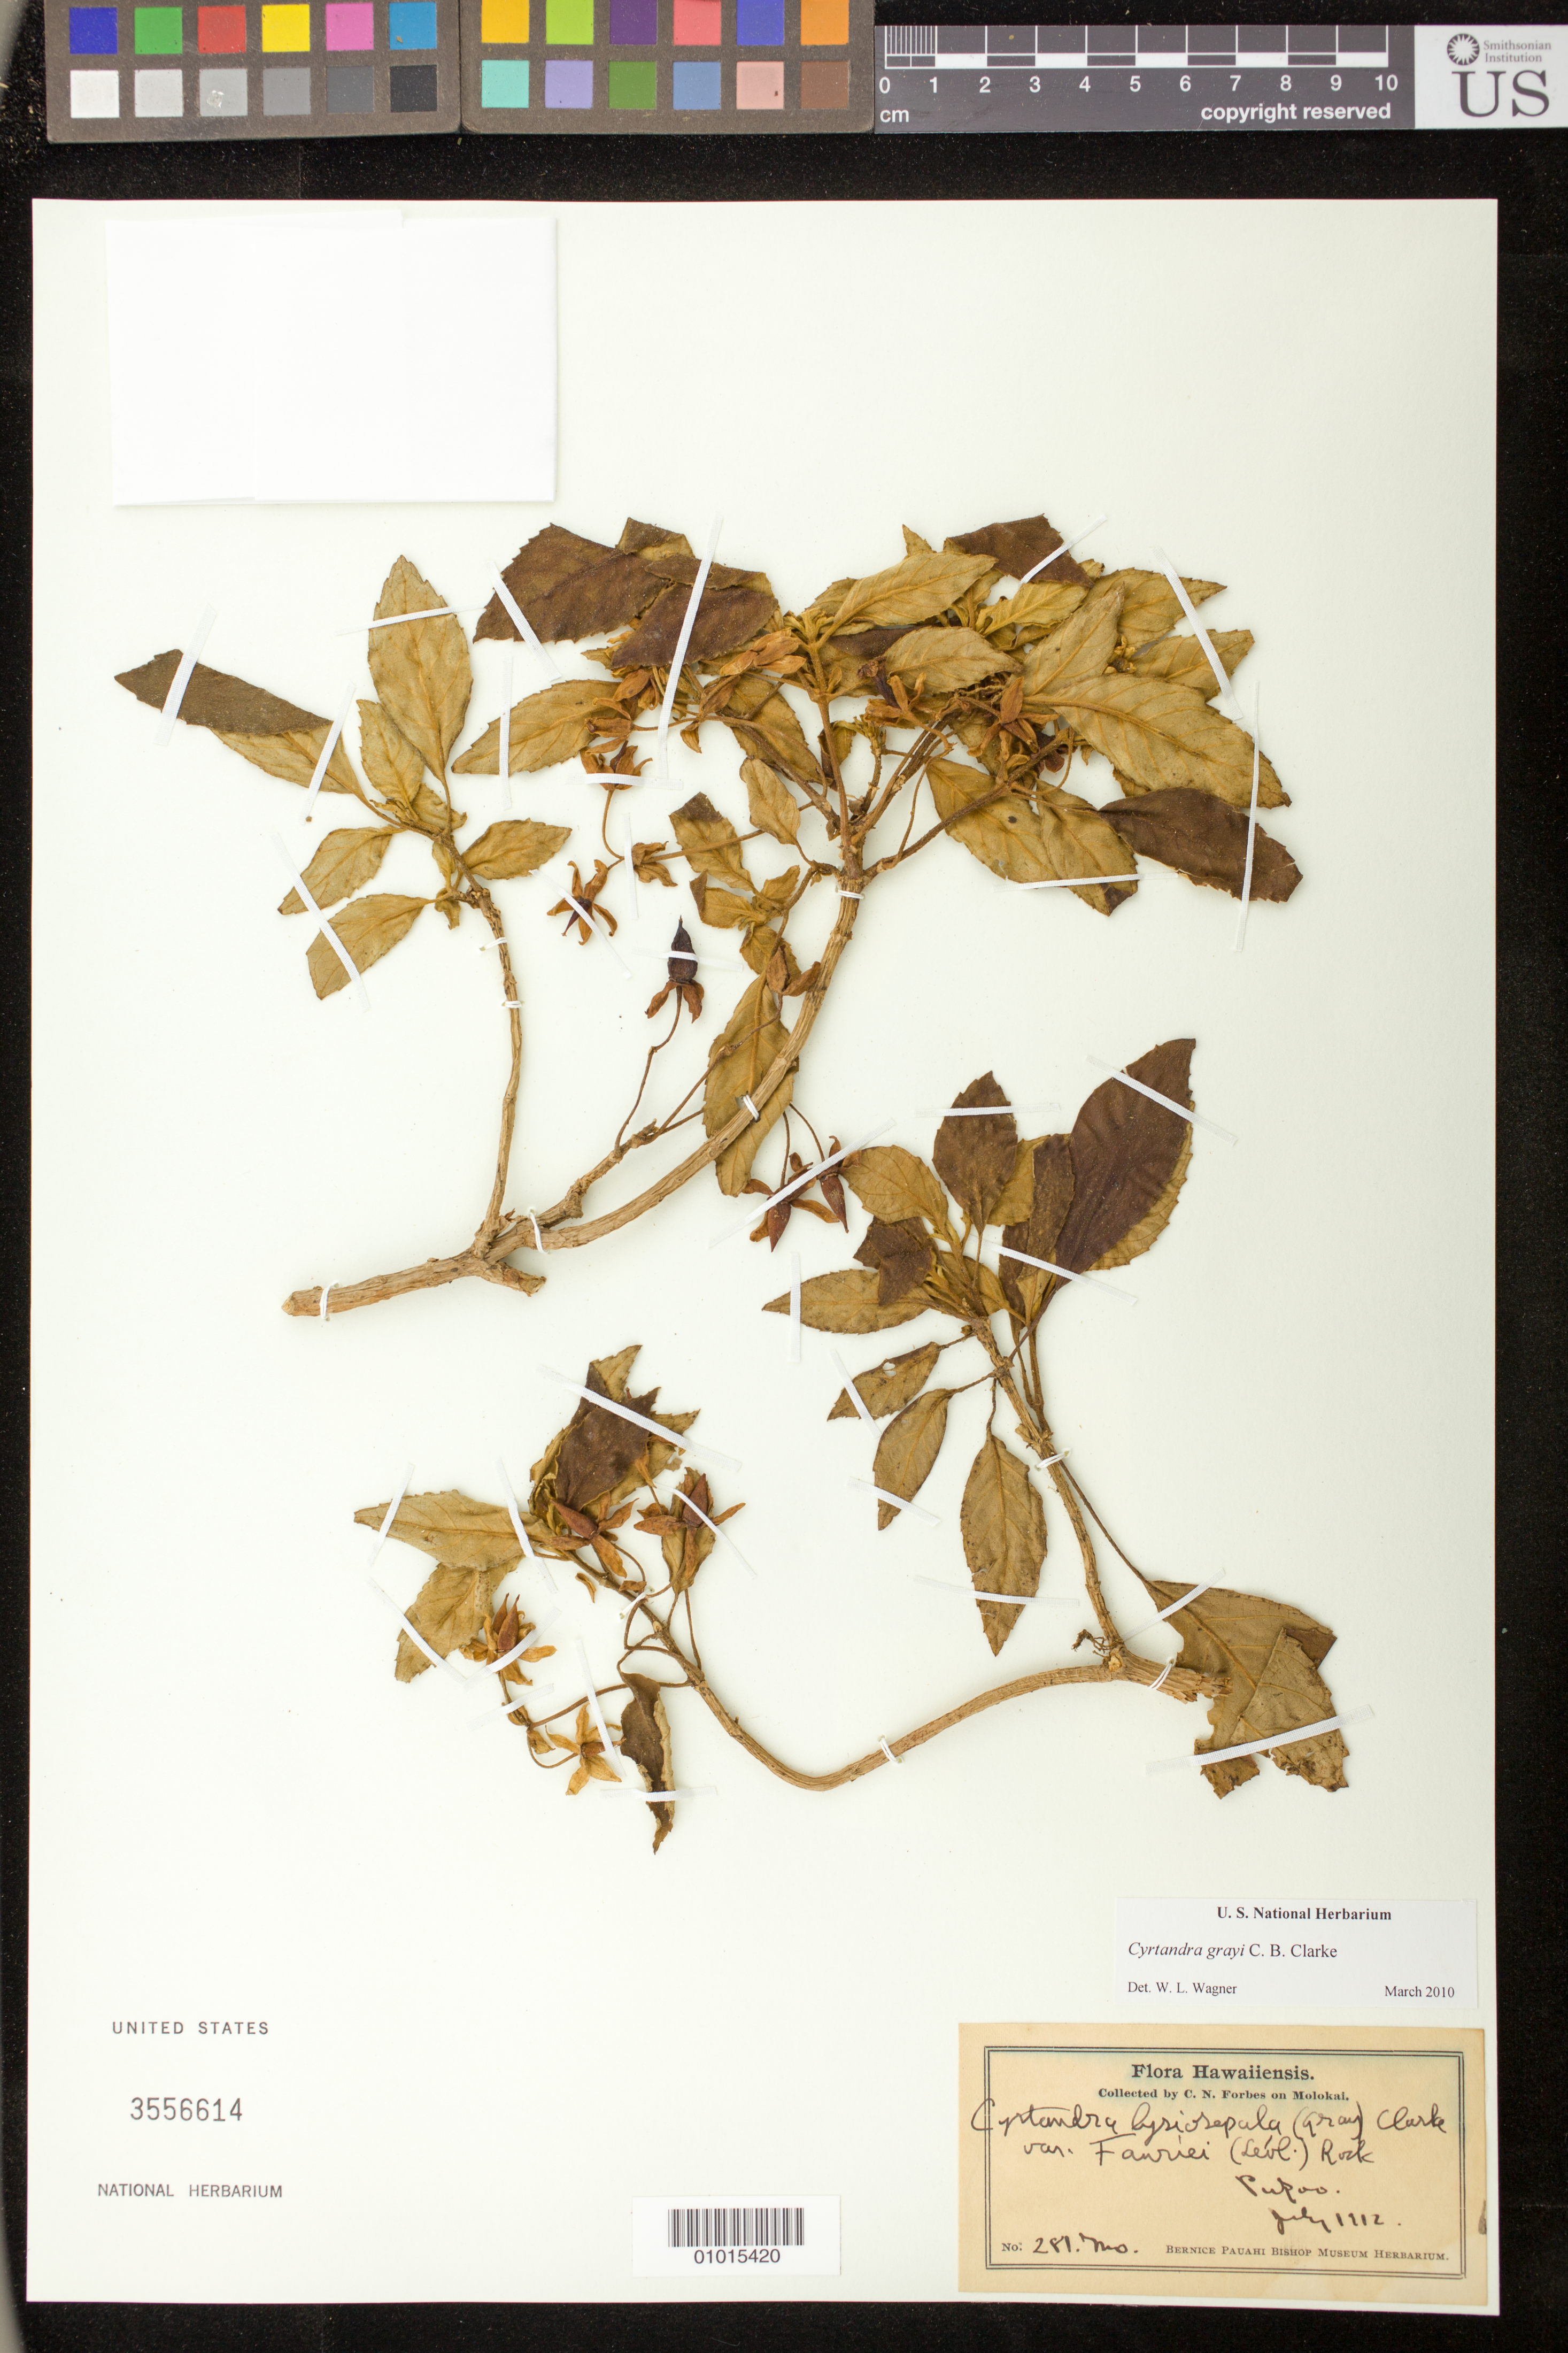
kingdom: Plantae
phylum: Tracheophyta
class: Magnoliopsida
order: Lamiales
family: Gesneriaceae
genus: Cyrtandra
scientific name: Cyrtandra grayi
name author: C.B. Clarke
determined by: Wagner, W. L., (BOT), Smithsonian Institution - National Museum of Natural History (UNITED STATES)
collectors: C. N. Forbes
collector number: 281.Mo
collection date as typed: Jul 1912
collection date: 1912-07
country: United States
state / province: Hawaii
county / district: Maui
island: Moloka'i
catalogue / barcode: US 3556614